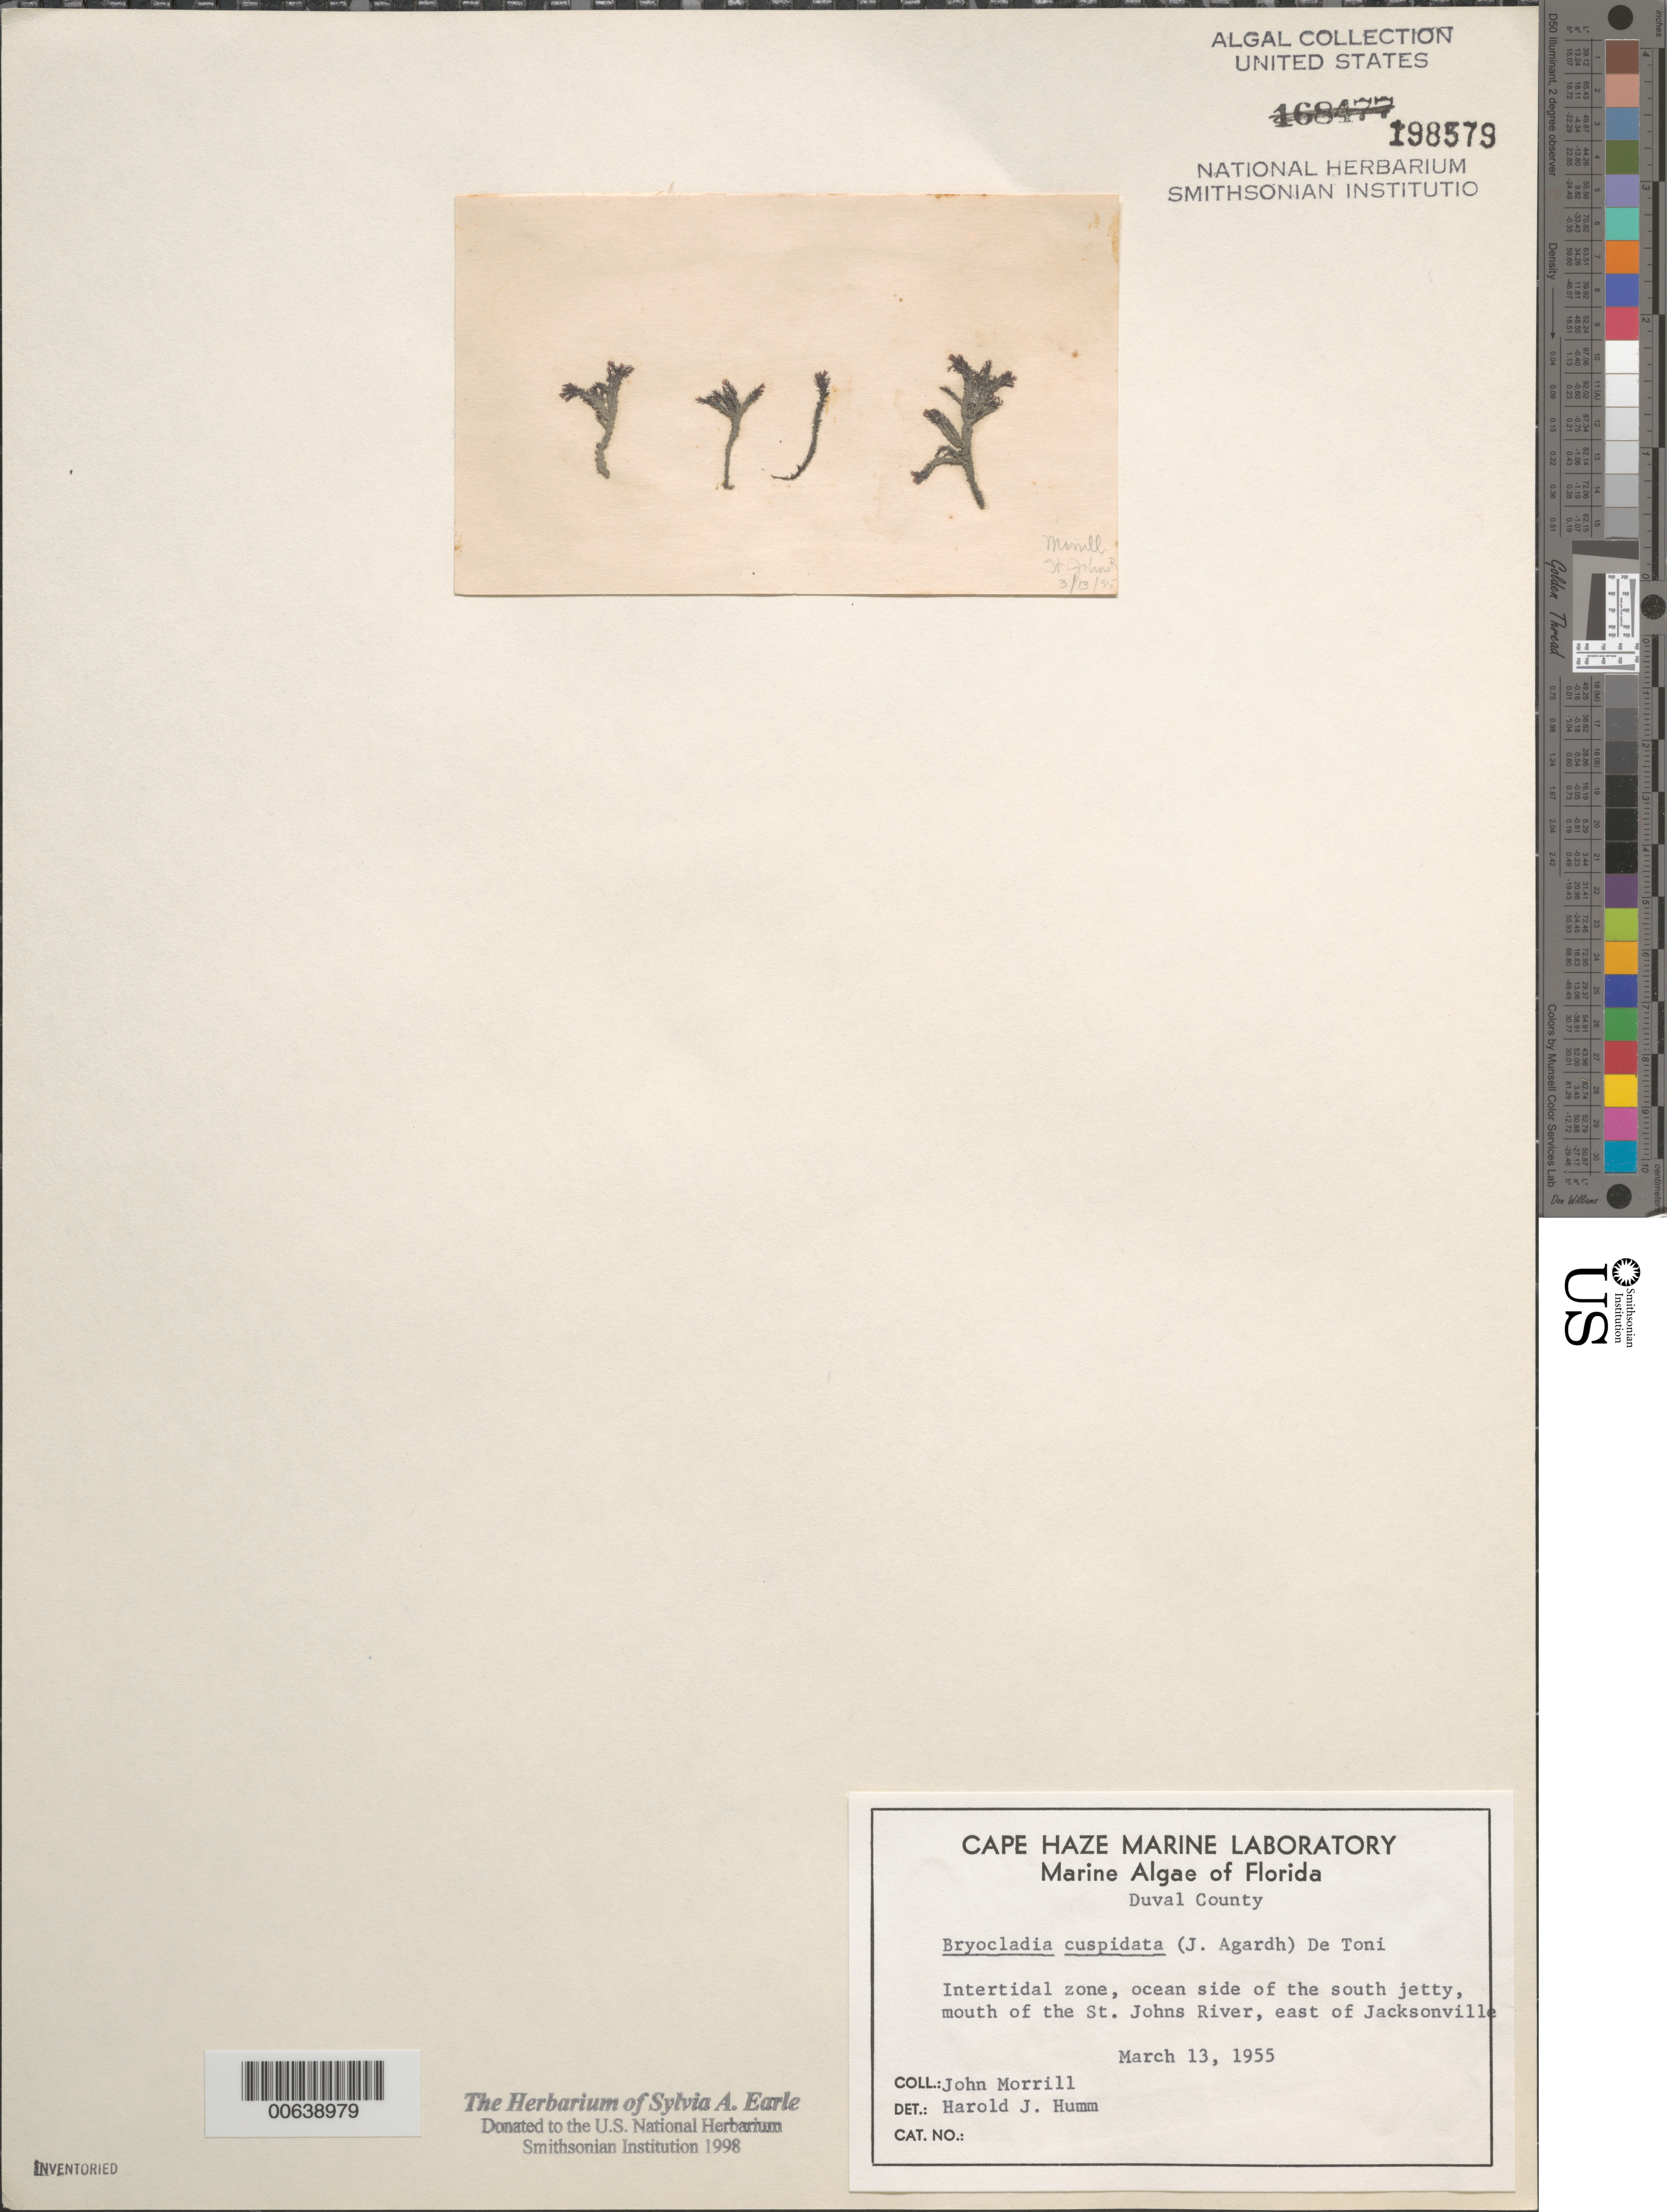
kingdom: Plantae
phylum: Rhodophyta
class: Florideophyceae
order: Ceramiales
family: Rhodomelaceae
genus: Bryocladia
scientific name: Bryocladia cuspidata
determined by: Humm, Harold J.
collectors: J. Morrill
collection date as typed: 13 Mar 1955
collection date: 1955-03-13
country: United States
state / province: Florida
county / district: Duval County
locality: St. Johns River mouth, east of Jacksonville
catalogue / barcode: US 198579